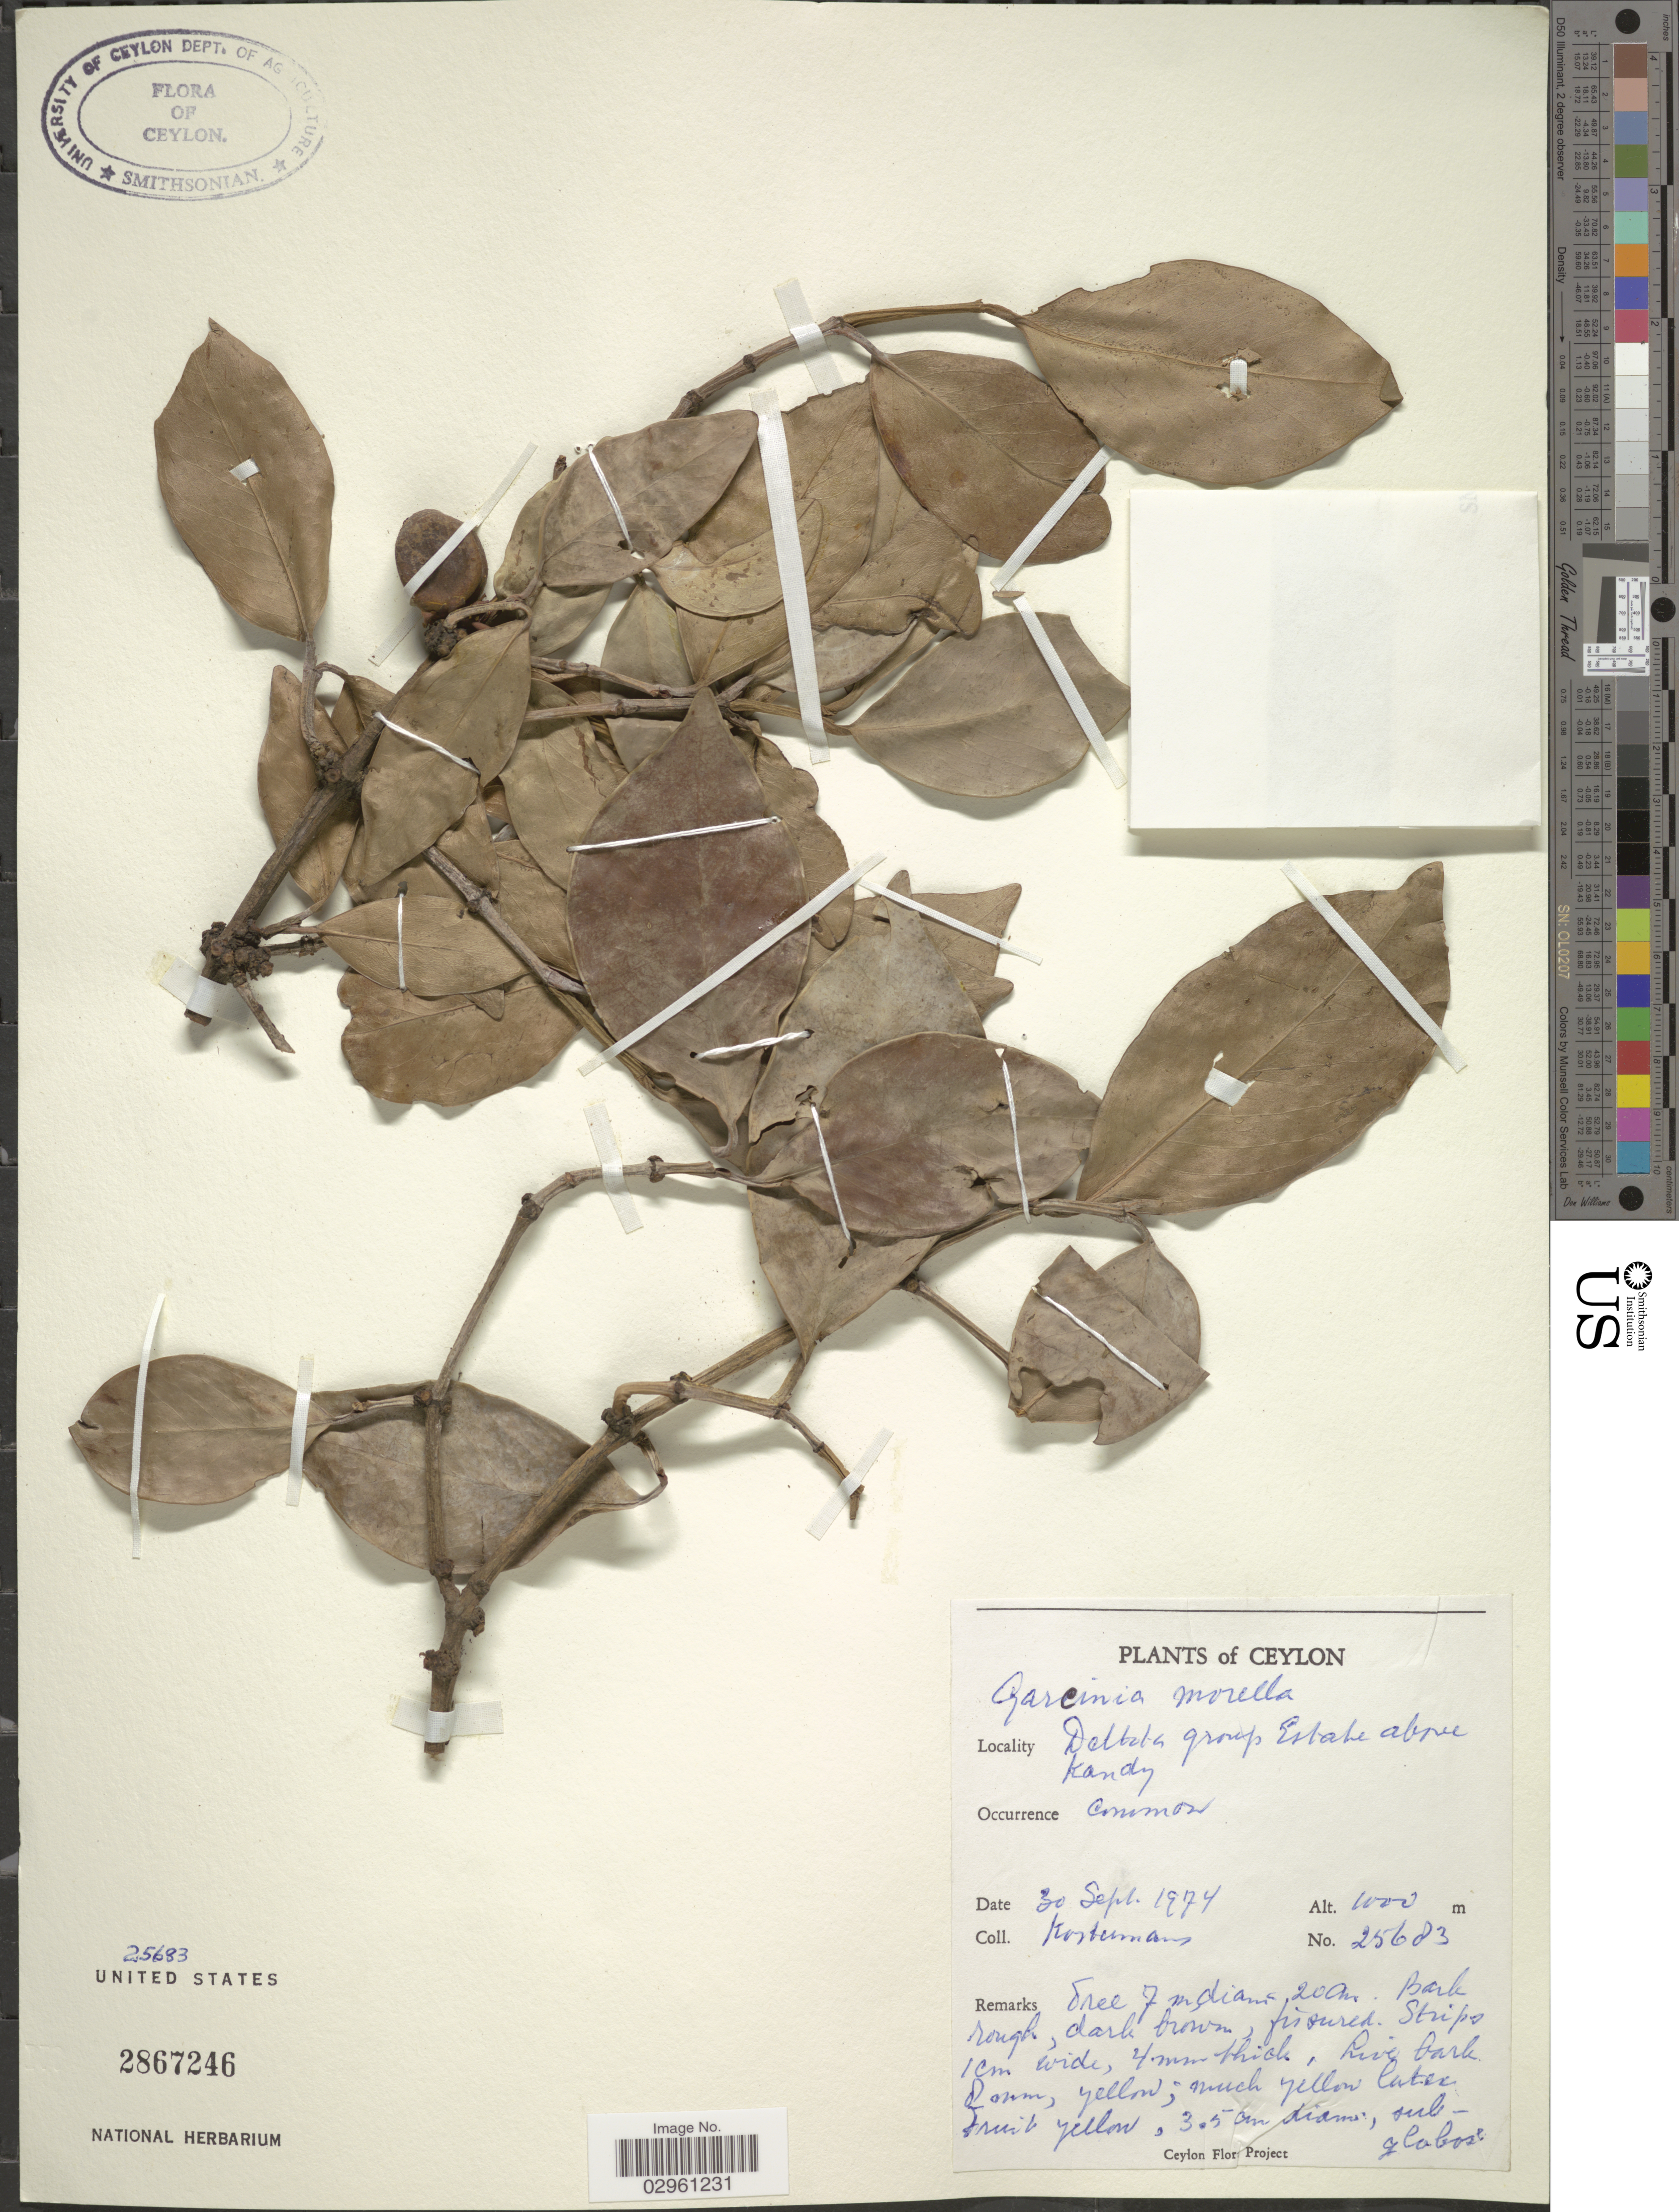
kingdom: Plantae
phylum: Tracheophyta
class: Magnoliopsida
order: Malpighiales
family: Clusiaceae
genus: Garcinia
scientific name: Garcinia morella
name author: (Gaertn.) Desr.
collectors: Kostermans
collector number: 25683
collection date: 1974-09-30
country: Sri Lanka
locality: Ceylon. Deltota group Estate above Kandy.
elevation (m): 1000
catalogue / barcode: US 2867246